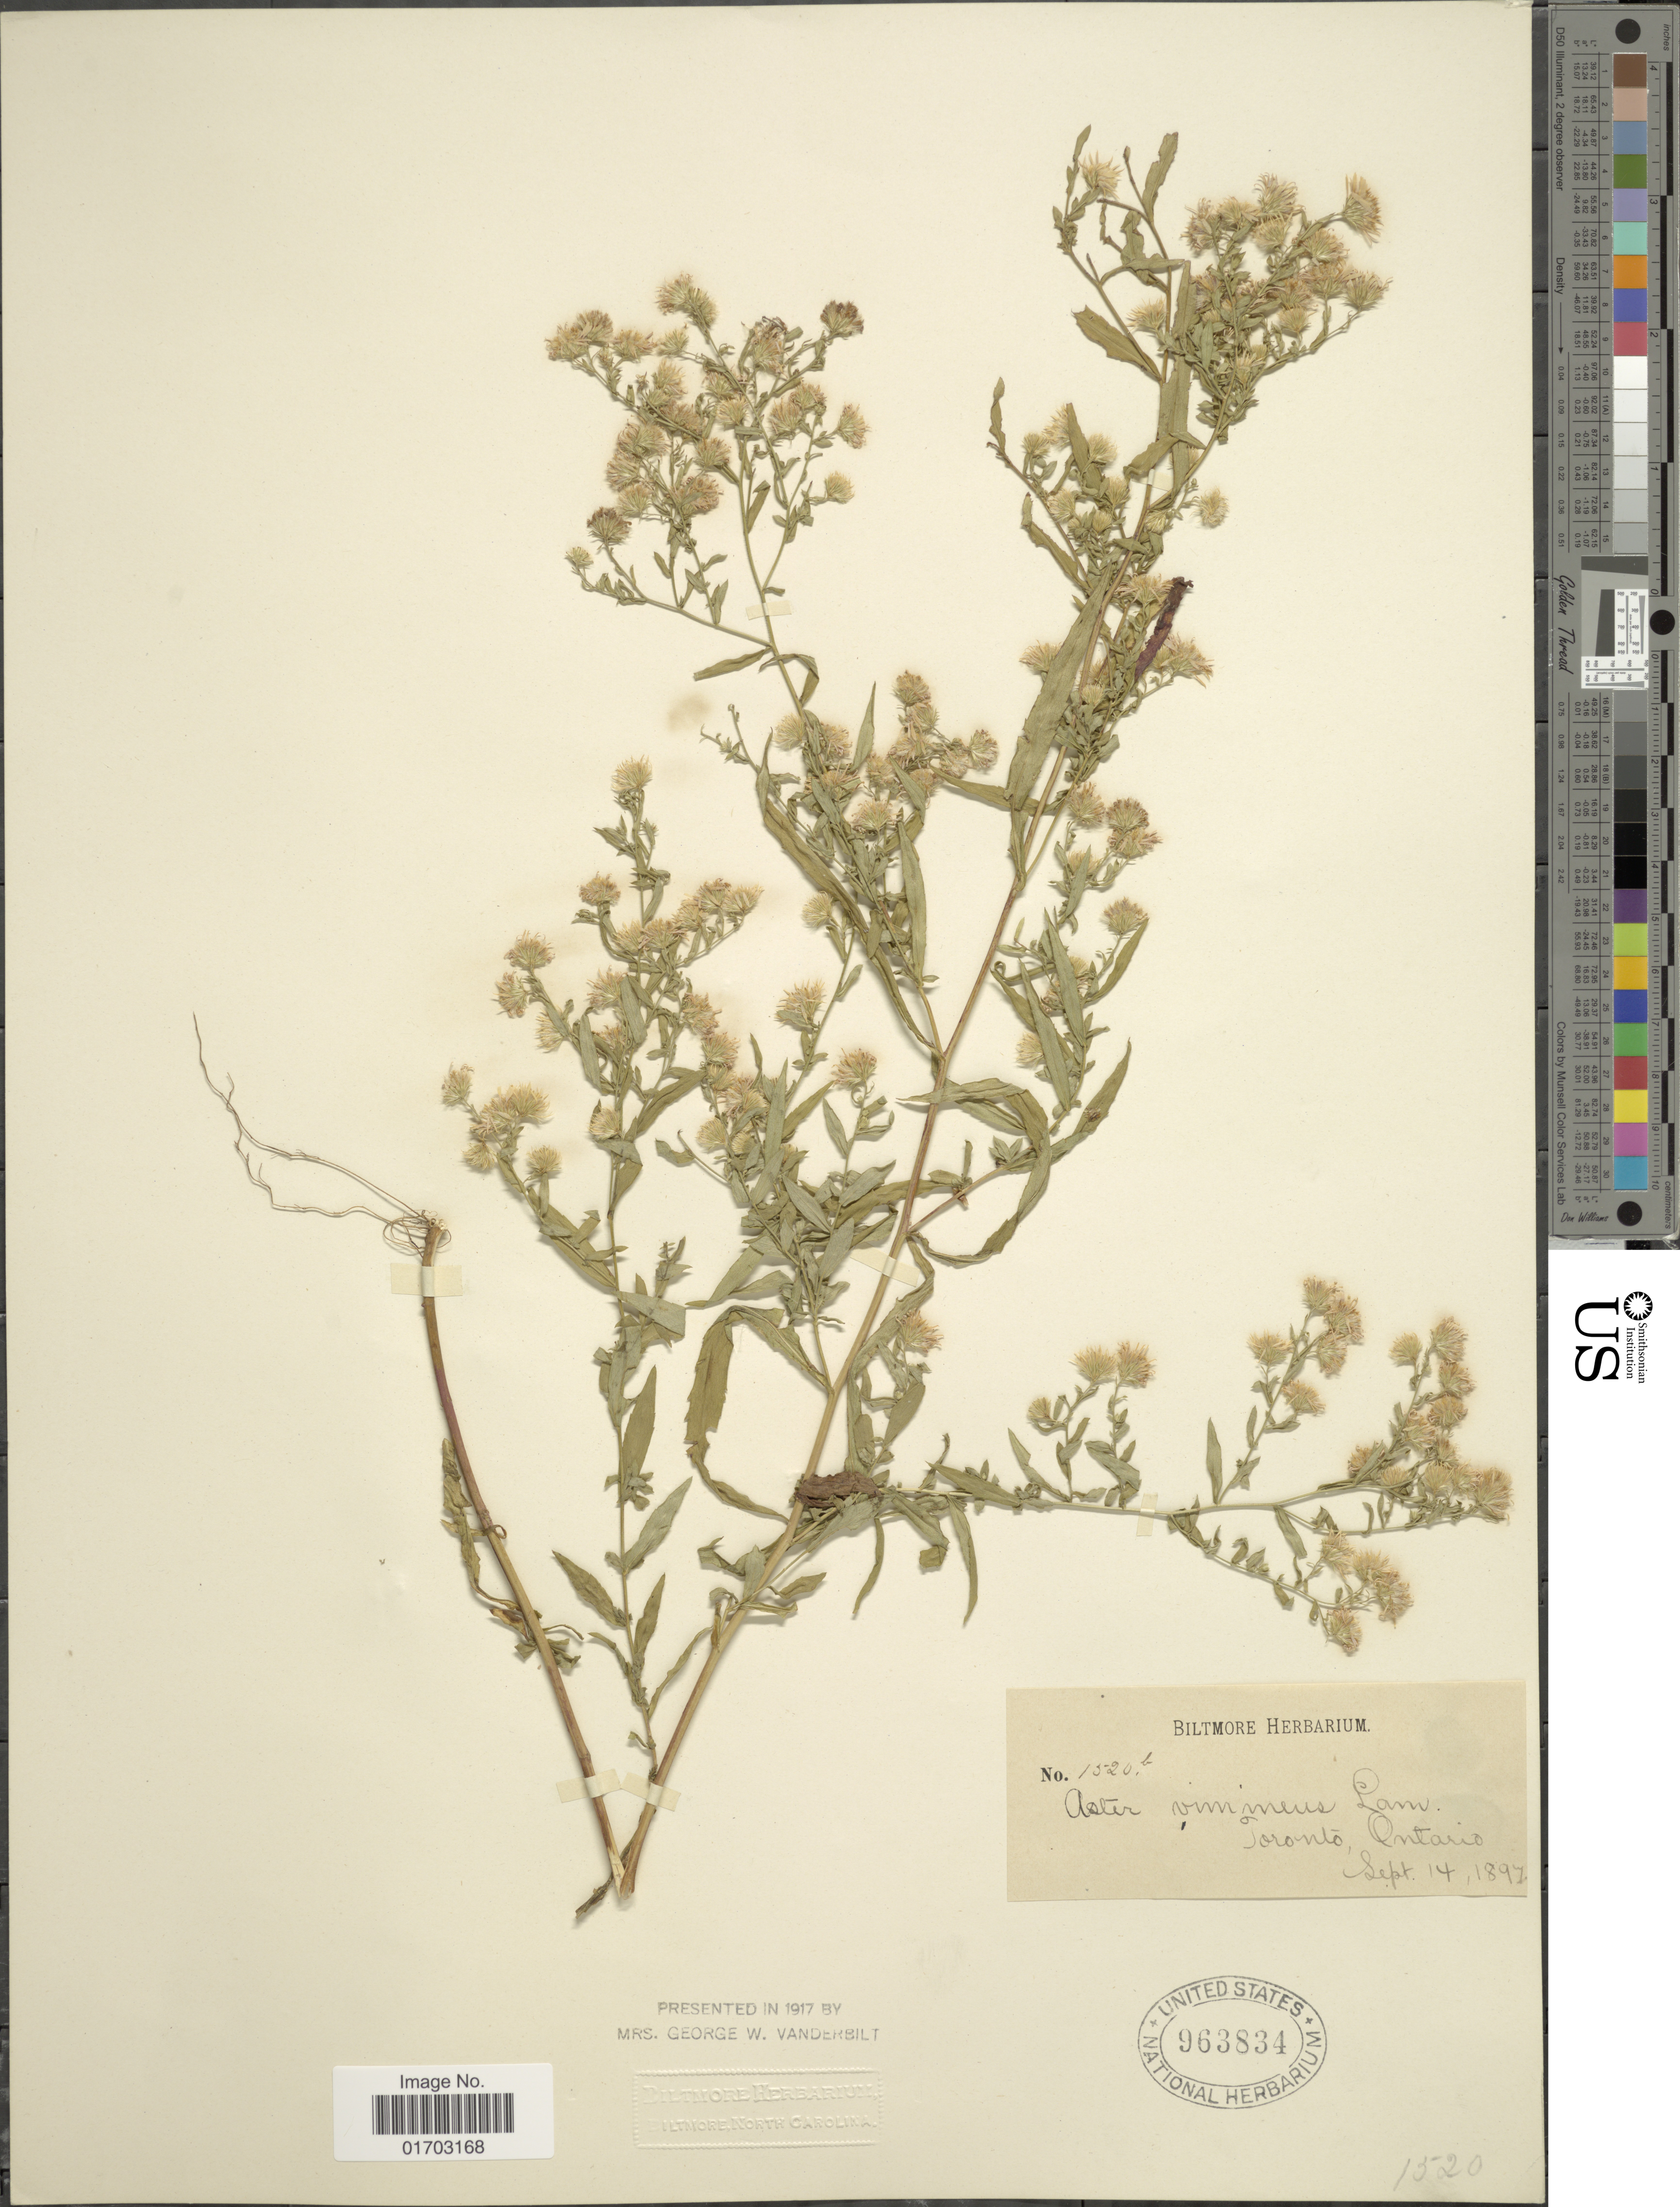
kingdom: Plantae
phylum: Tracheophyta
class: Magnoliopsida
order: Asterales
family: Asteraceae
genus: Symphyotrichum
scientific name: Symphyotrichum simplex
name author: (Willd.) Á. Löve & D. Löve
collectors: ex herb. Biltmore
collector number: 1520b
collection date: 1897-09-14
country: Canada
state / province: Ontario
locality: Toronto.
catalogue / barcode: US 963834